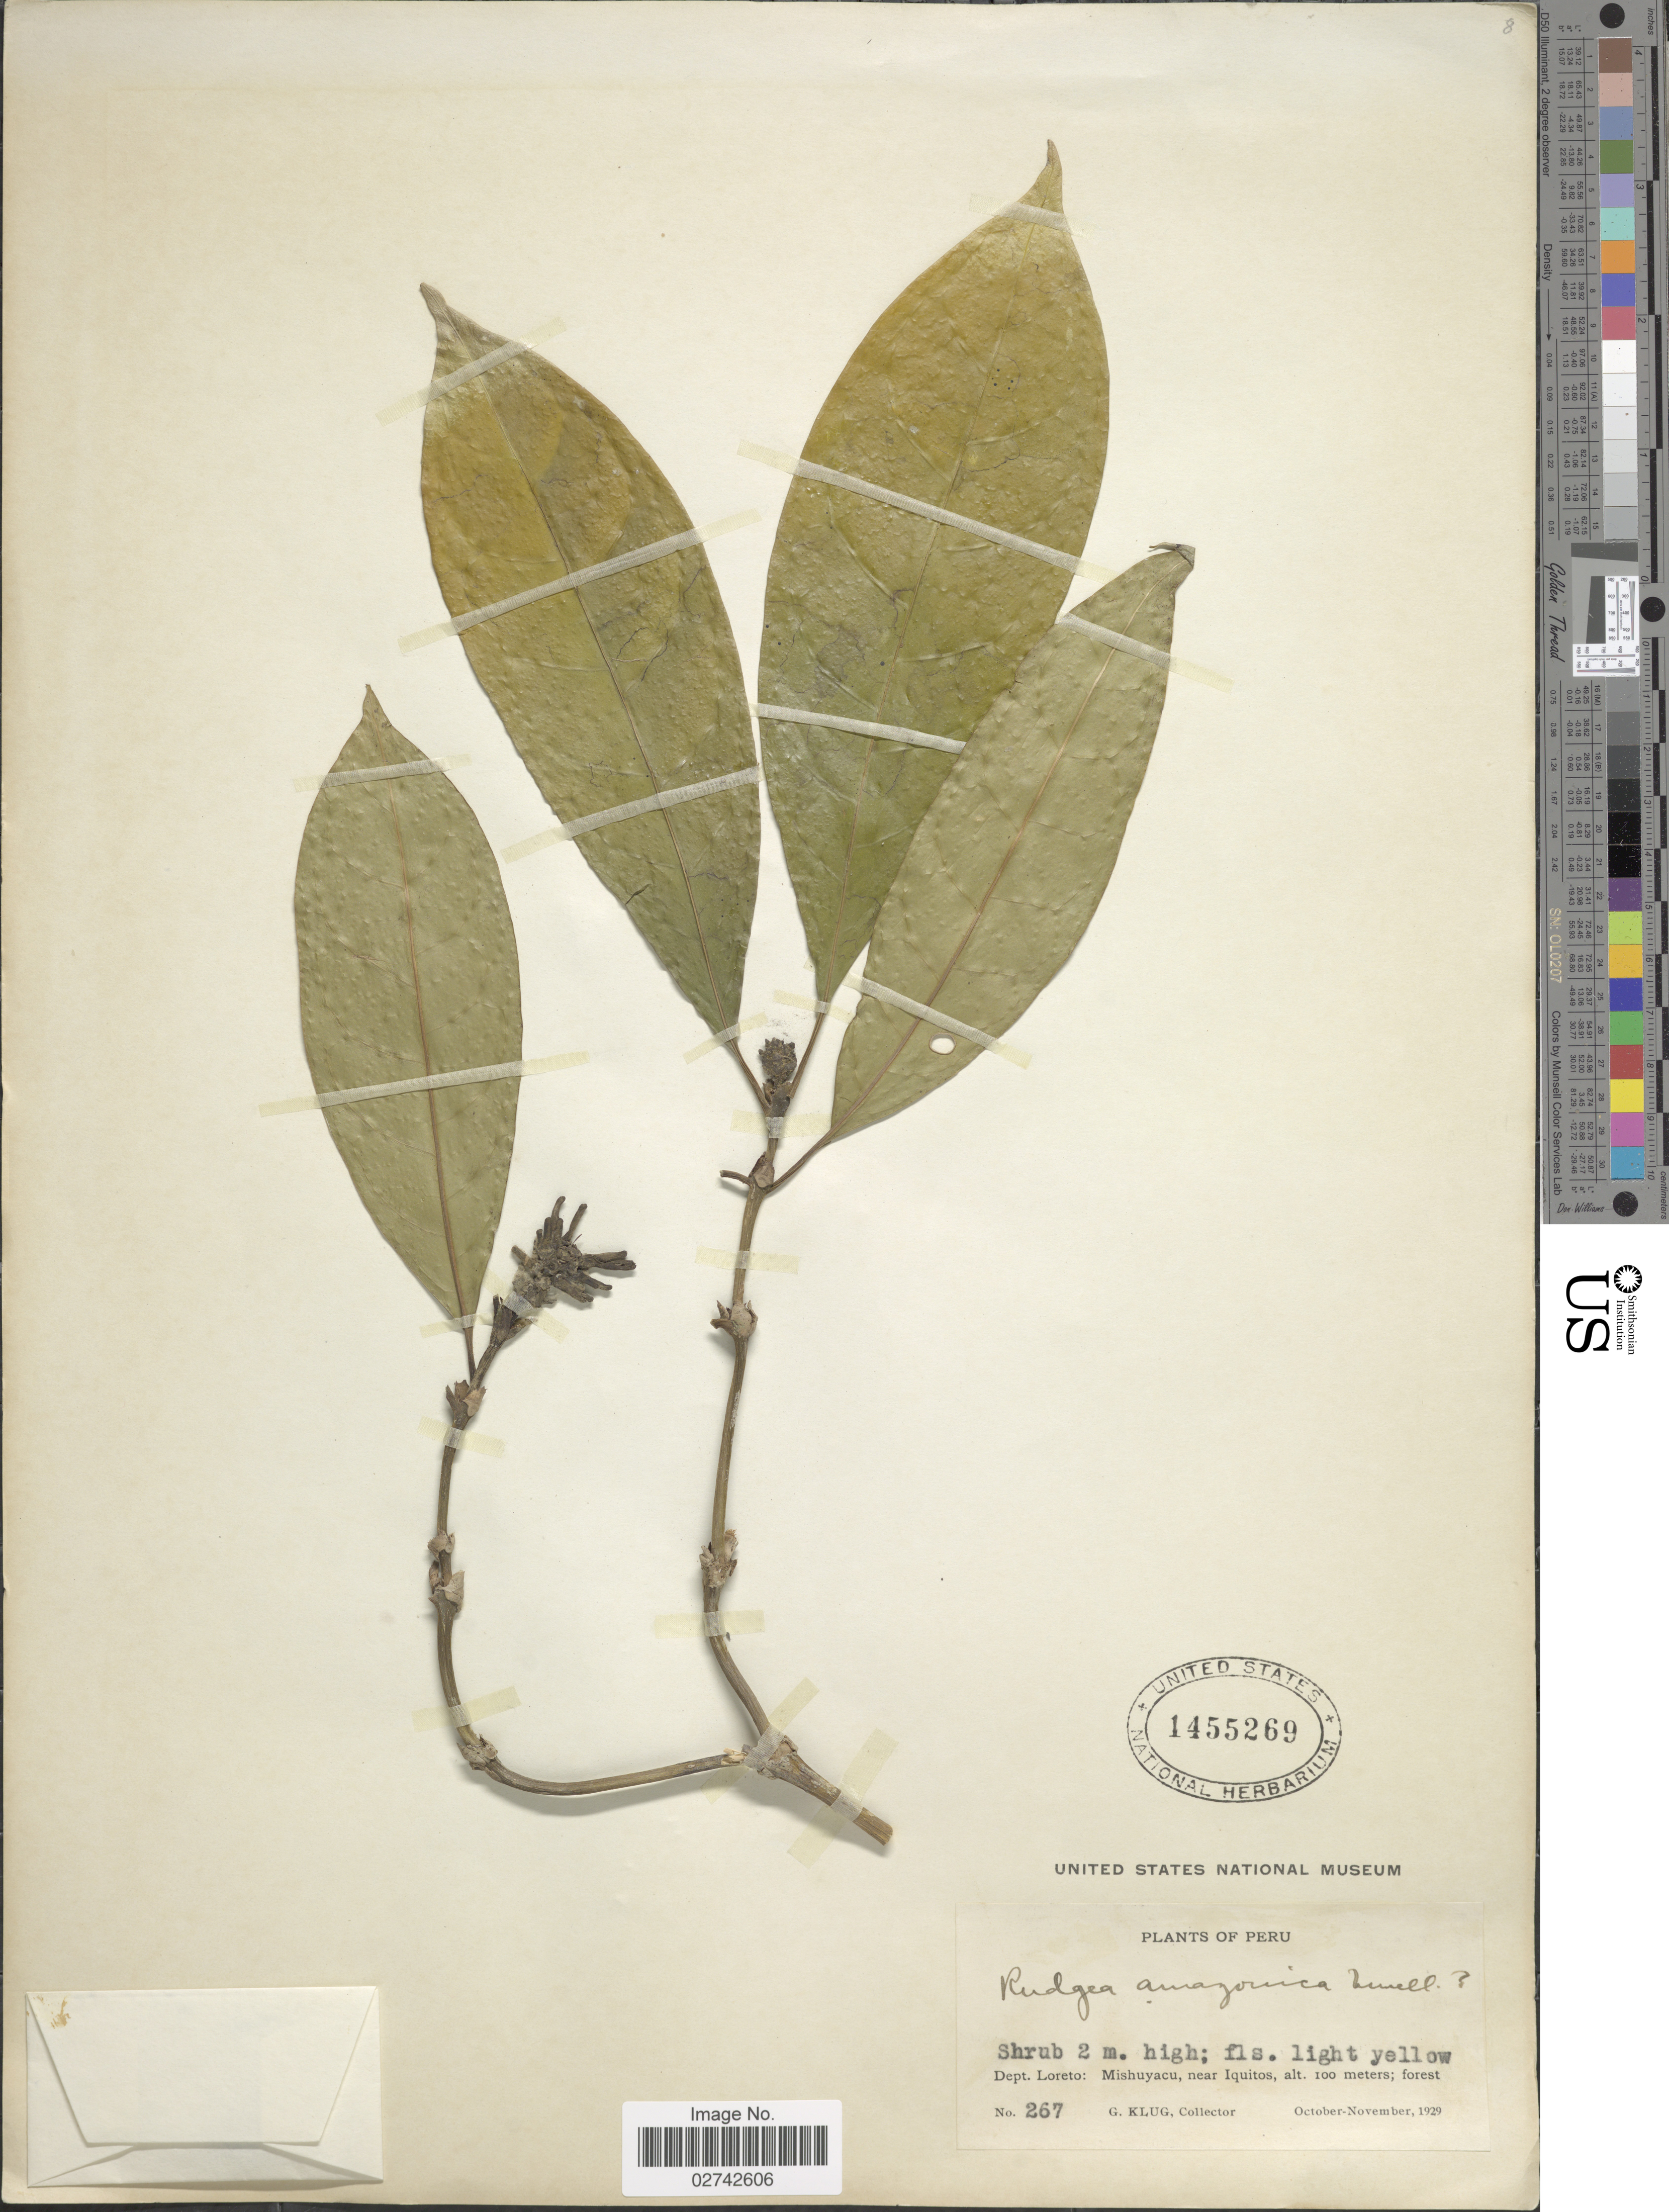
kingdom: Plantae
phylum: Tracheophyta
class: Magnoliopsida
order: Gentianales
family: Rubiaceae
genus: Rudgea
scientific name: Rudgea amazonica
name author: Müll. Arg.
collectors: G. Klug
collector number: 267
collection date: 1929-10/1929-11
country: Peru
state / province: Loreto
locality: Dept. Loreto: Mishuyacu, near Iquitos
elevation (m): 100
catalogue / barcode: US 1455269